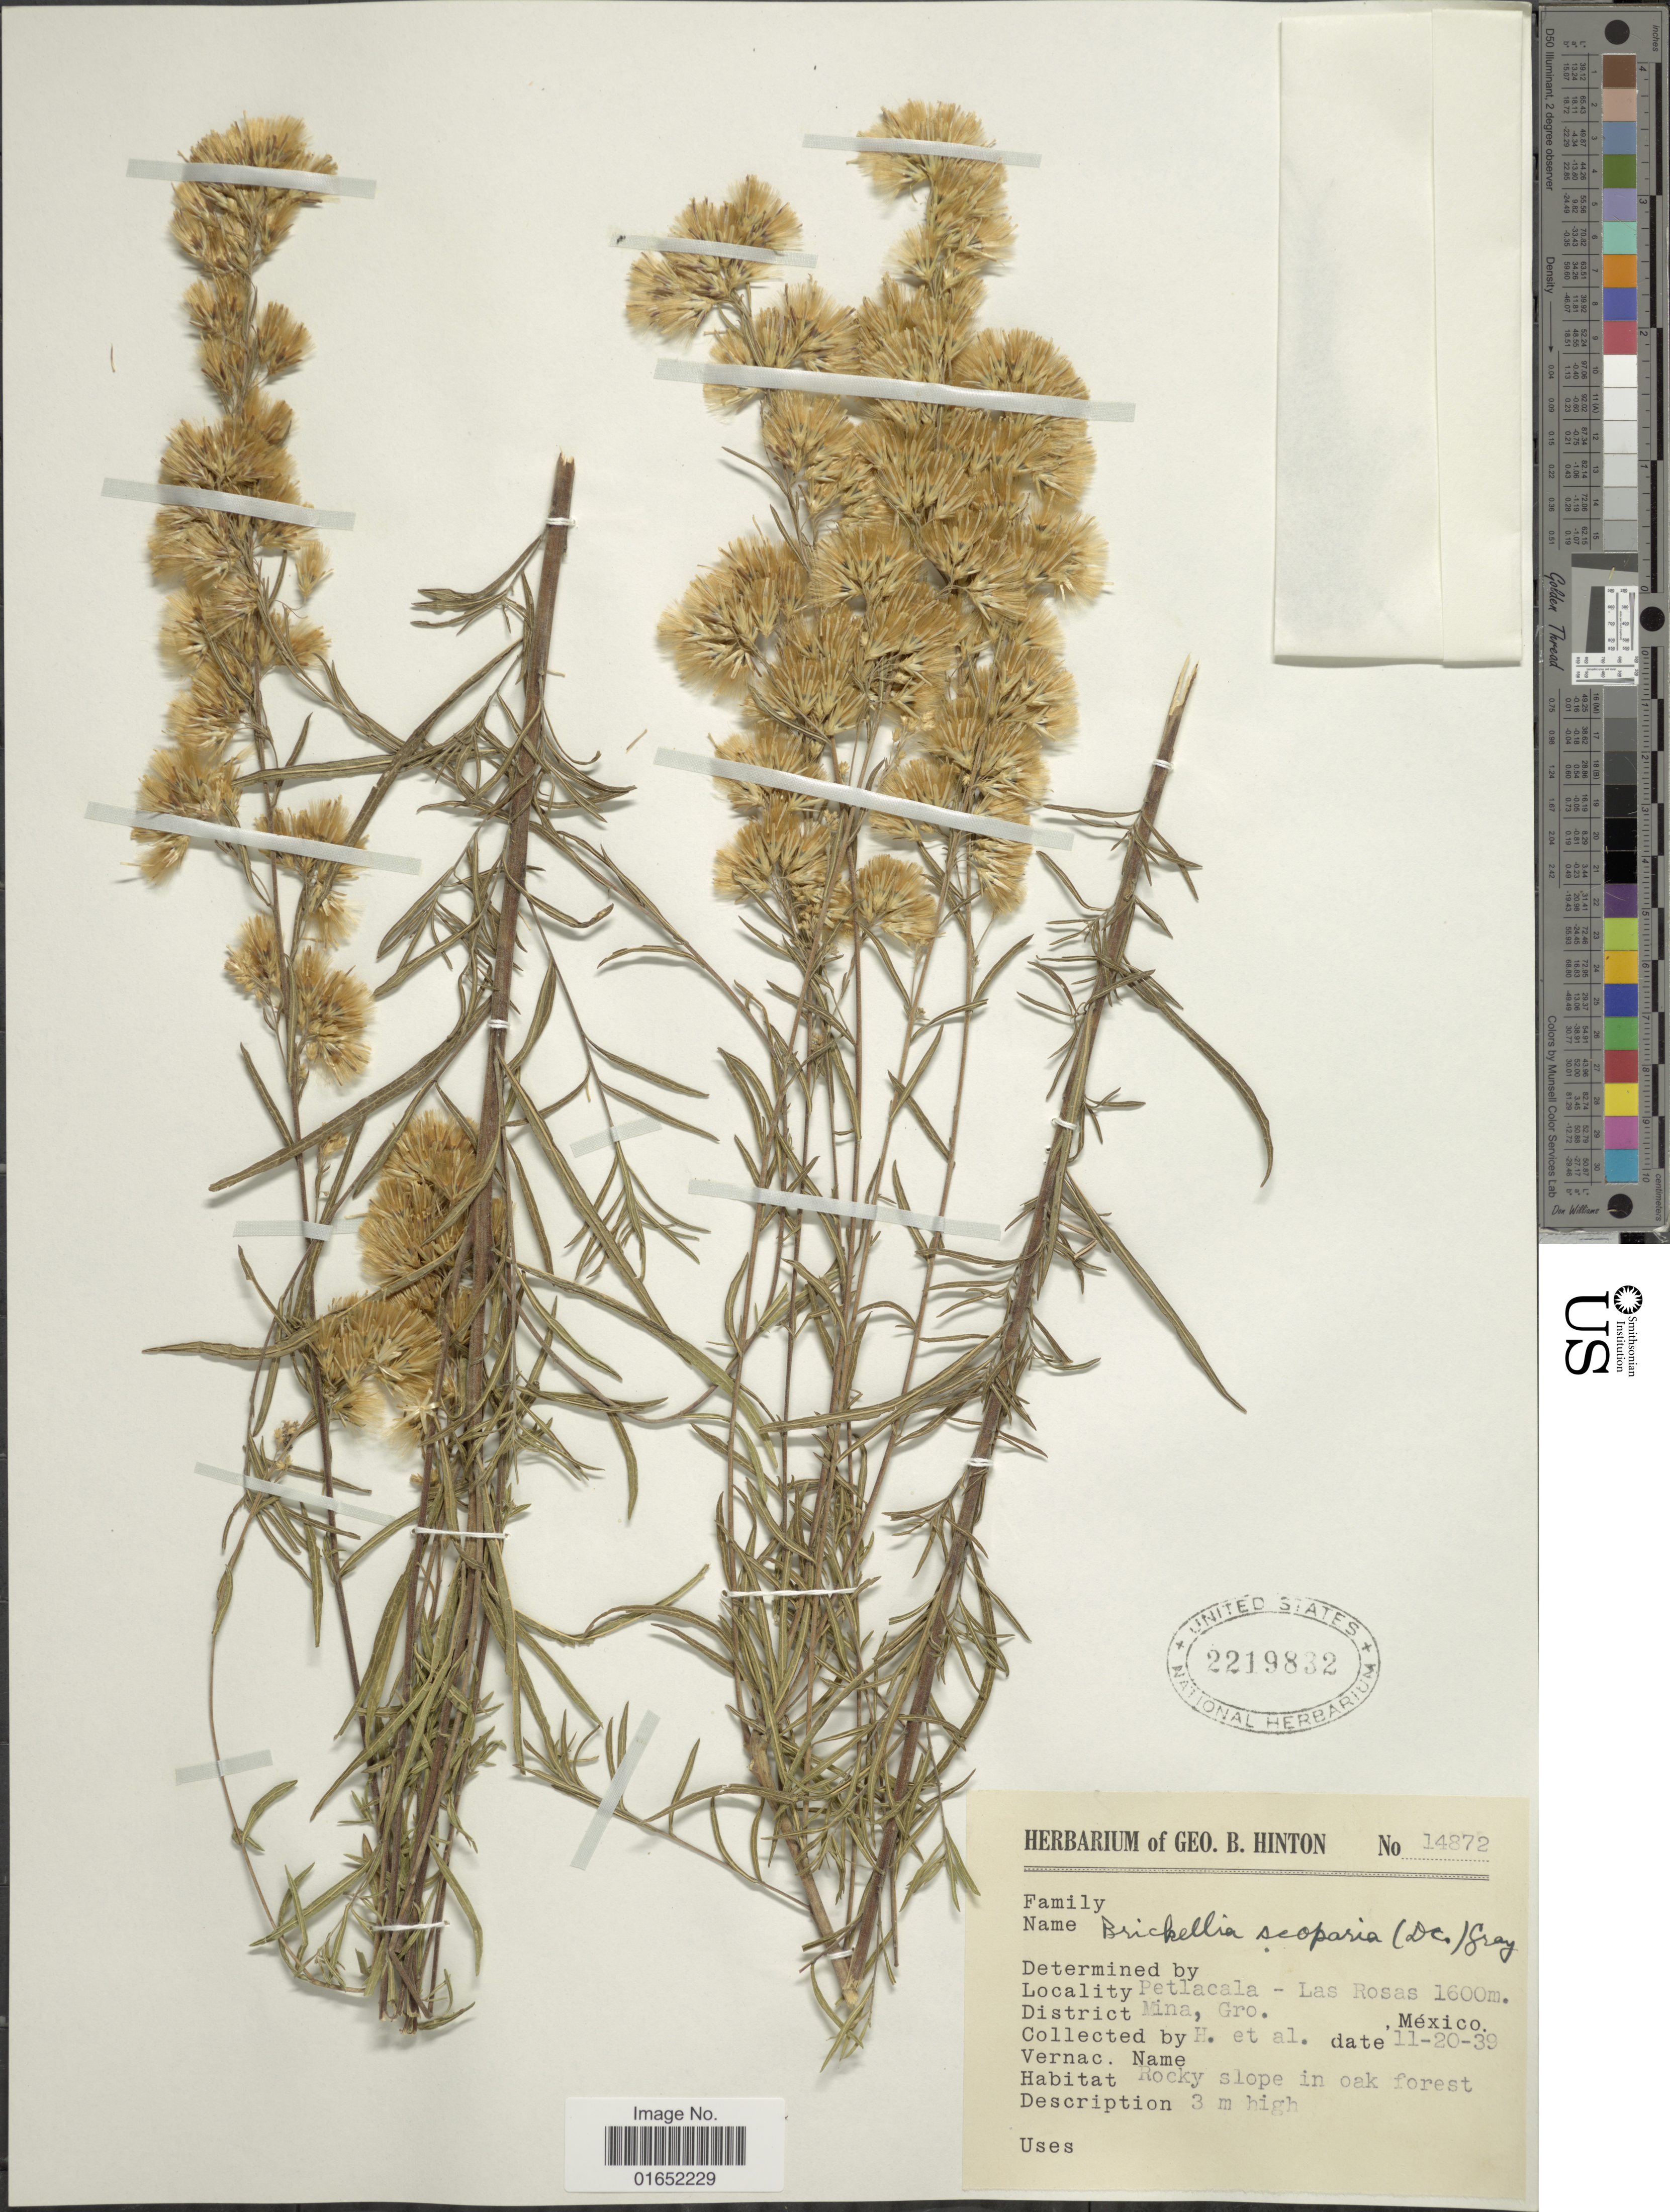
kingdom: Plantae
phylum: Tracheophyta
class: Magnoliopsida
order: Asterales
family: Asteraceae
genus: Brickellia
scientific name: Brickellia scoparia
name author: (DC.) A. Gray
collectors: G. B. Hinton & et al.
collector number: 14872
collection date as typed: Transcribed d/m/y: 20/11/39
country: Mexico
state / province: Guerrero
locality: Petlacala - Las Rosas, District Mina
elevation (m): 1600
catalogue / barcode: US 2219832